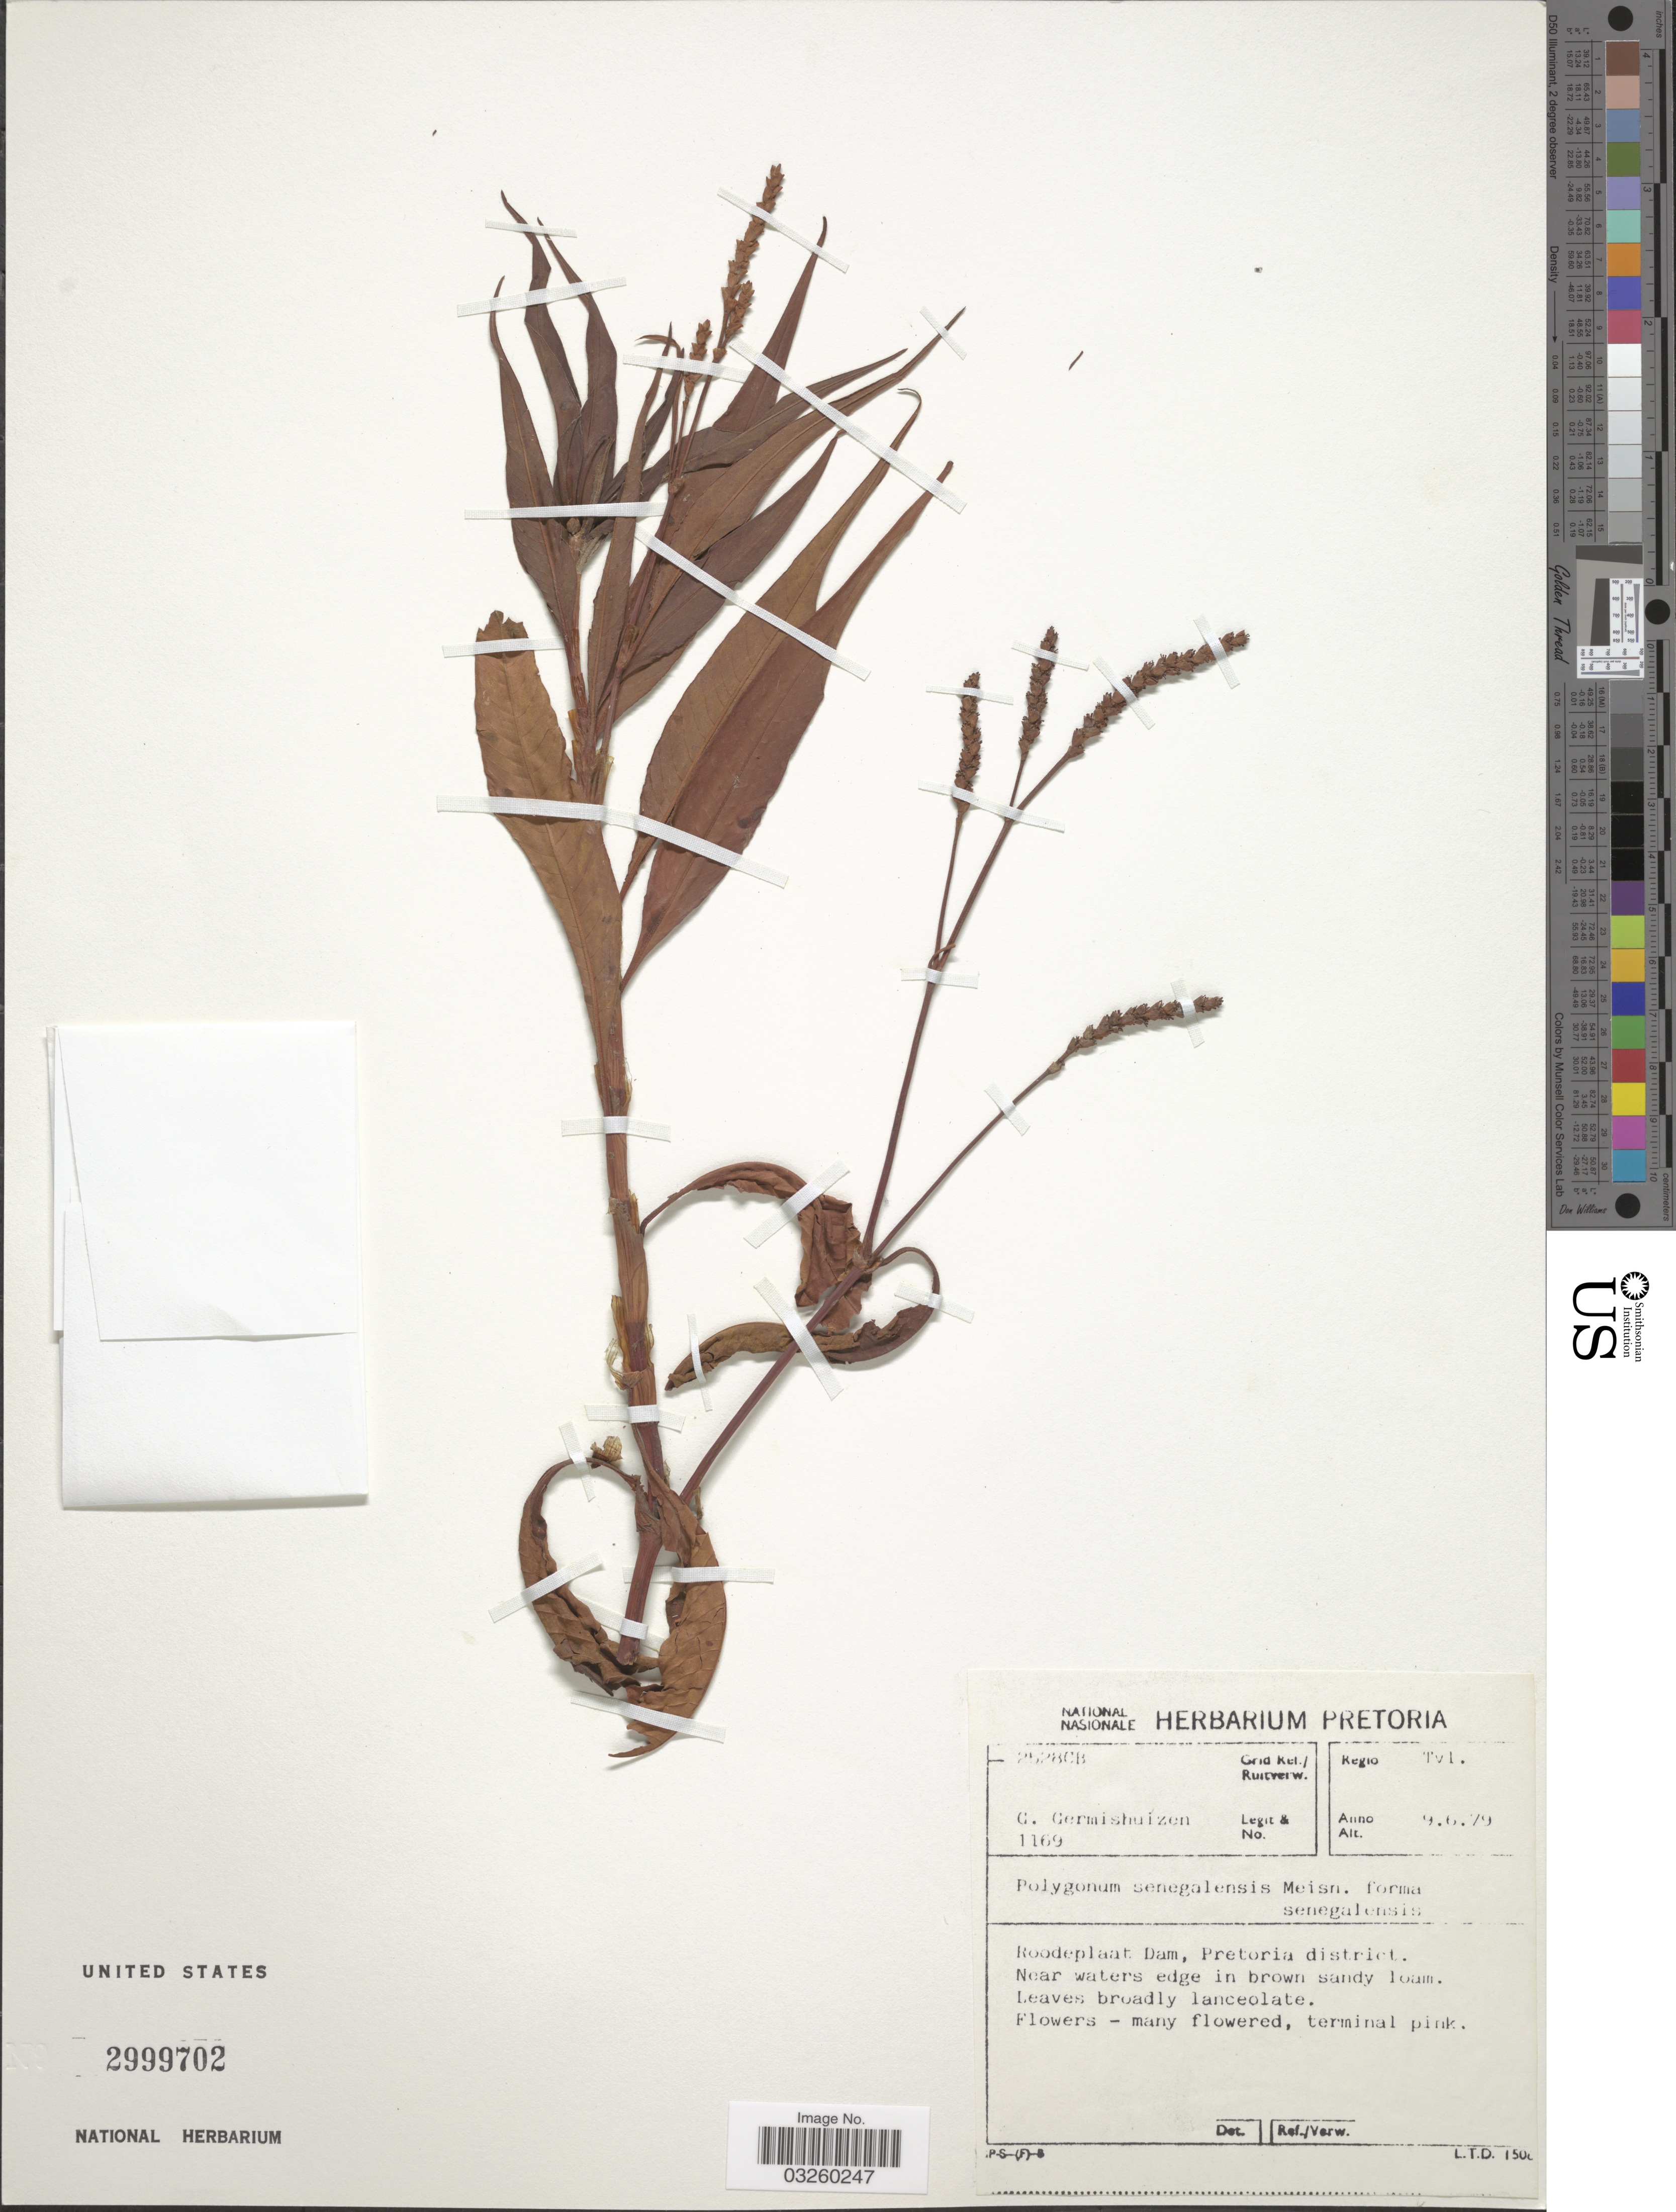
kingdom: Plantae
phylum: Tracheophyta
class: Magnoliopsida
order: Caryophyllales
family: Polygonaceae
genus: Polygonum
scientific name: Polygonum senegalense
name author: Meisn.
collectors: G. Germishuizen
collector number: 1169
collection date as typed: Transcribed d/m/y: 9/6/79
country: South Africa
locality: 2528CB Grid Ref./ Ruitverw. Regio Tvl. Roodeplaat Dam, Pretoria district.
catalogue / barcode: US 2999702